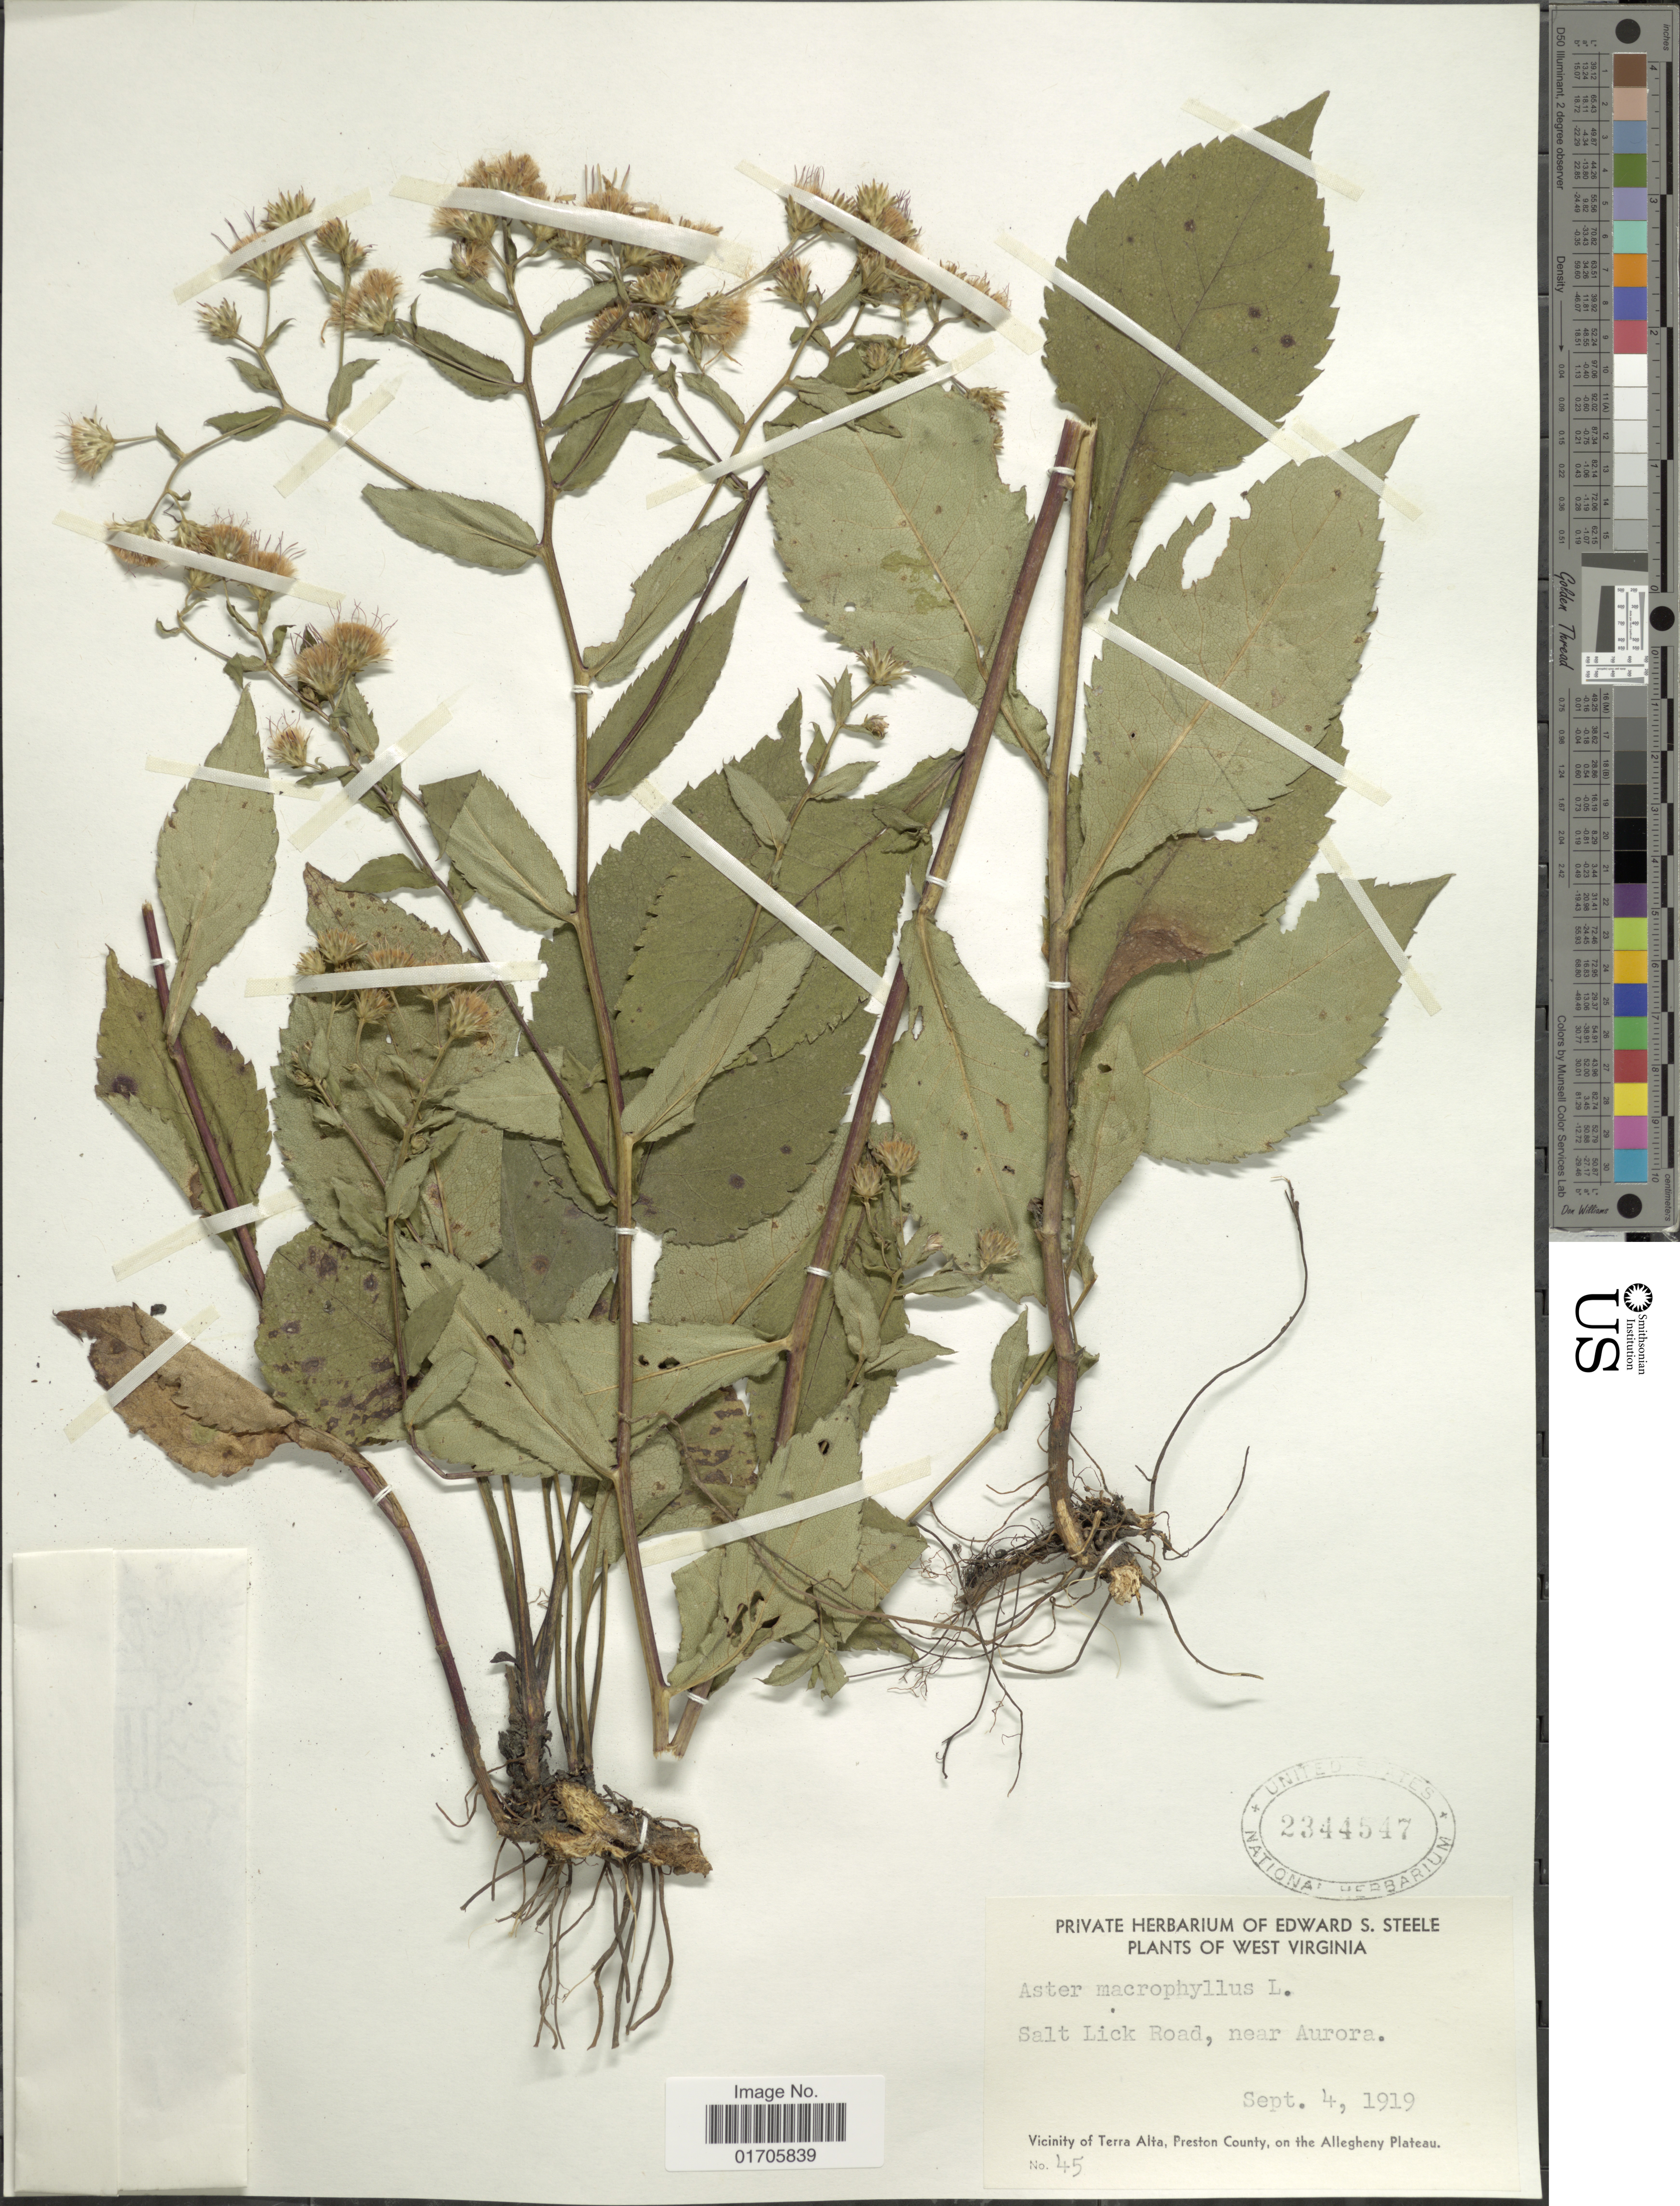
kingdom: Plantae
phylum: Tracheophyta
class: Magnoliopsida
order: Asterales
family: Asteraceae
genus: Eurybia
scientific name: Eurybia macrophylla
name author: (L.) Cass.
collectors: ex herb. Edward S. Steele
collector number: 45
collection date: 1919-09-04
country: United States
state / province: West Virginia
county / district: Preston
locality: Salt Lick Road, near Aurora. Vicinity of Terra Alta, Preston County, on the Allegheny Plateau.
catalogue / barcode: US 2344547